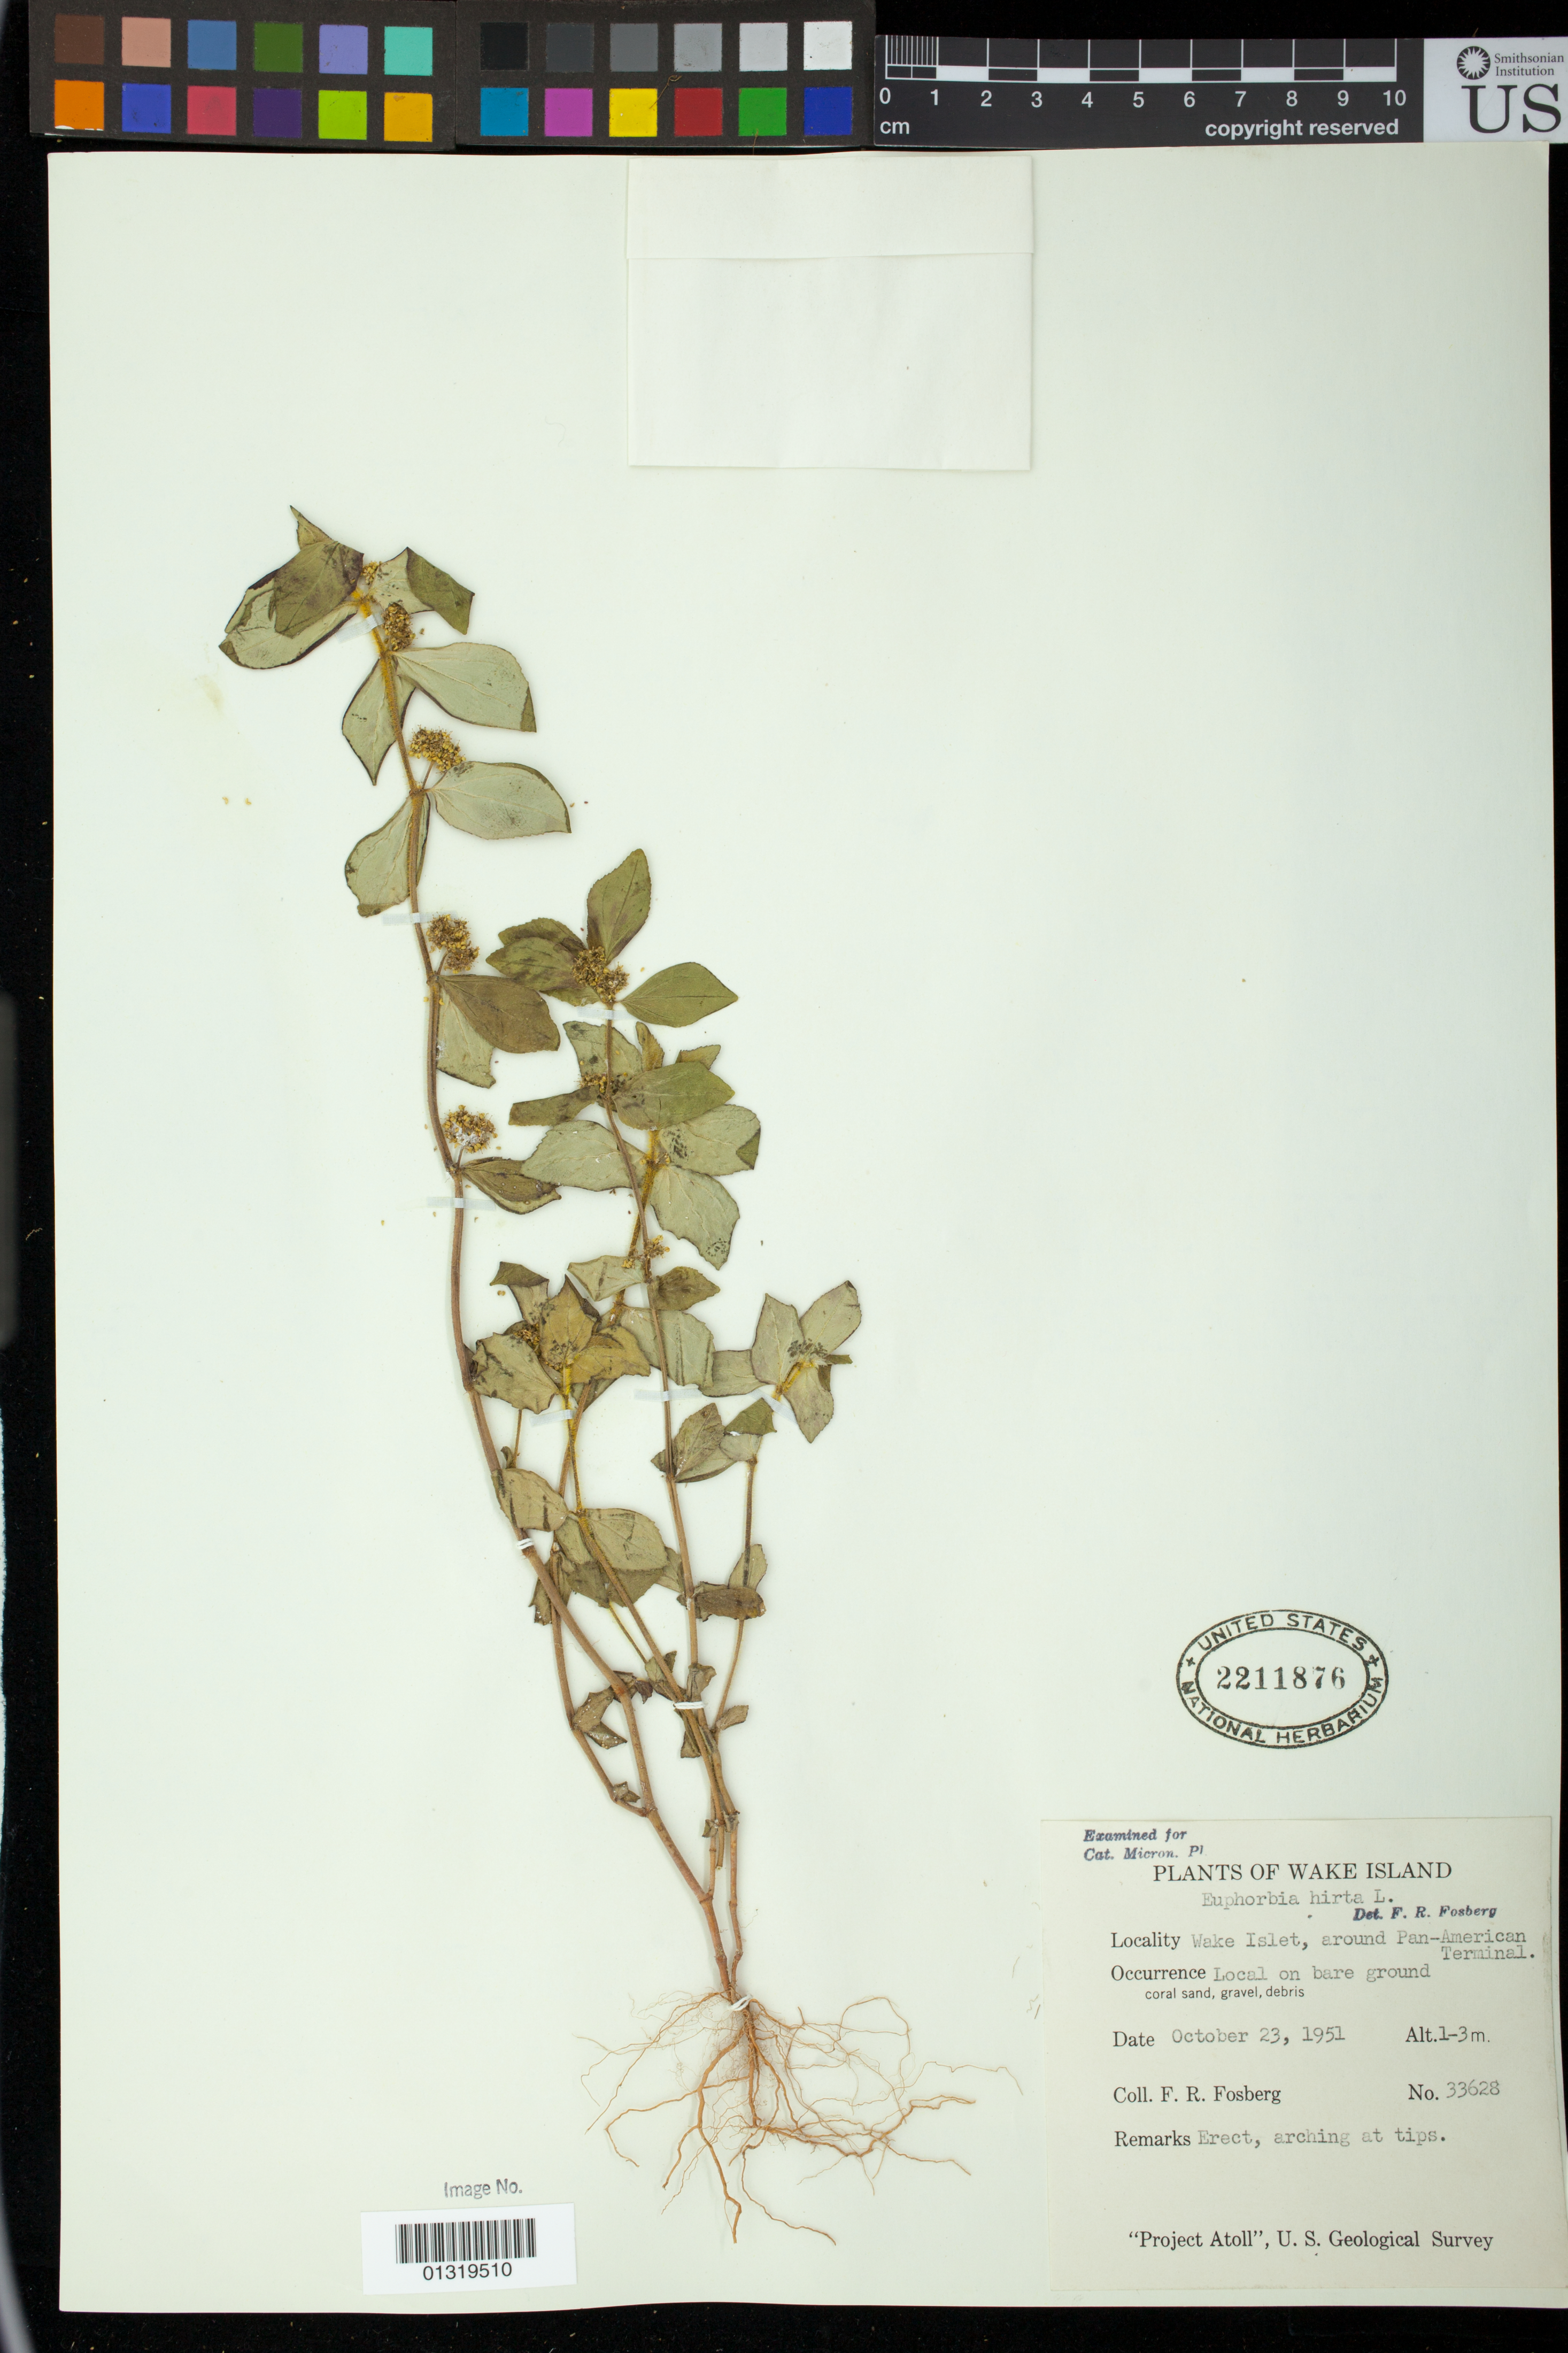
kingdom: Plantae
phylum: Tracheophyta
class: Magnoliopsida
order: Malpighiales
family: Euphorbiaceae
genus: Euphorbia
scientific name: Euphorbia hirta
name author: L.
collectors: F. R. Fosberg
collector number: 33628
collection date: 1951-10-23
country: U.S. Administered Pacific Islands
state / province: Wake Island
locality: Wake Islet, around Pan-American terminal.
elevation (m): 1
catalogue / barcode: US 2211876